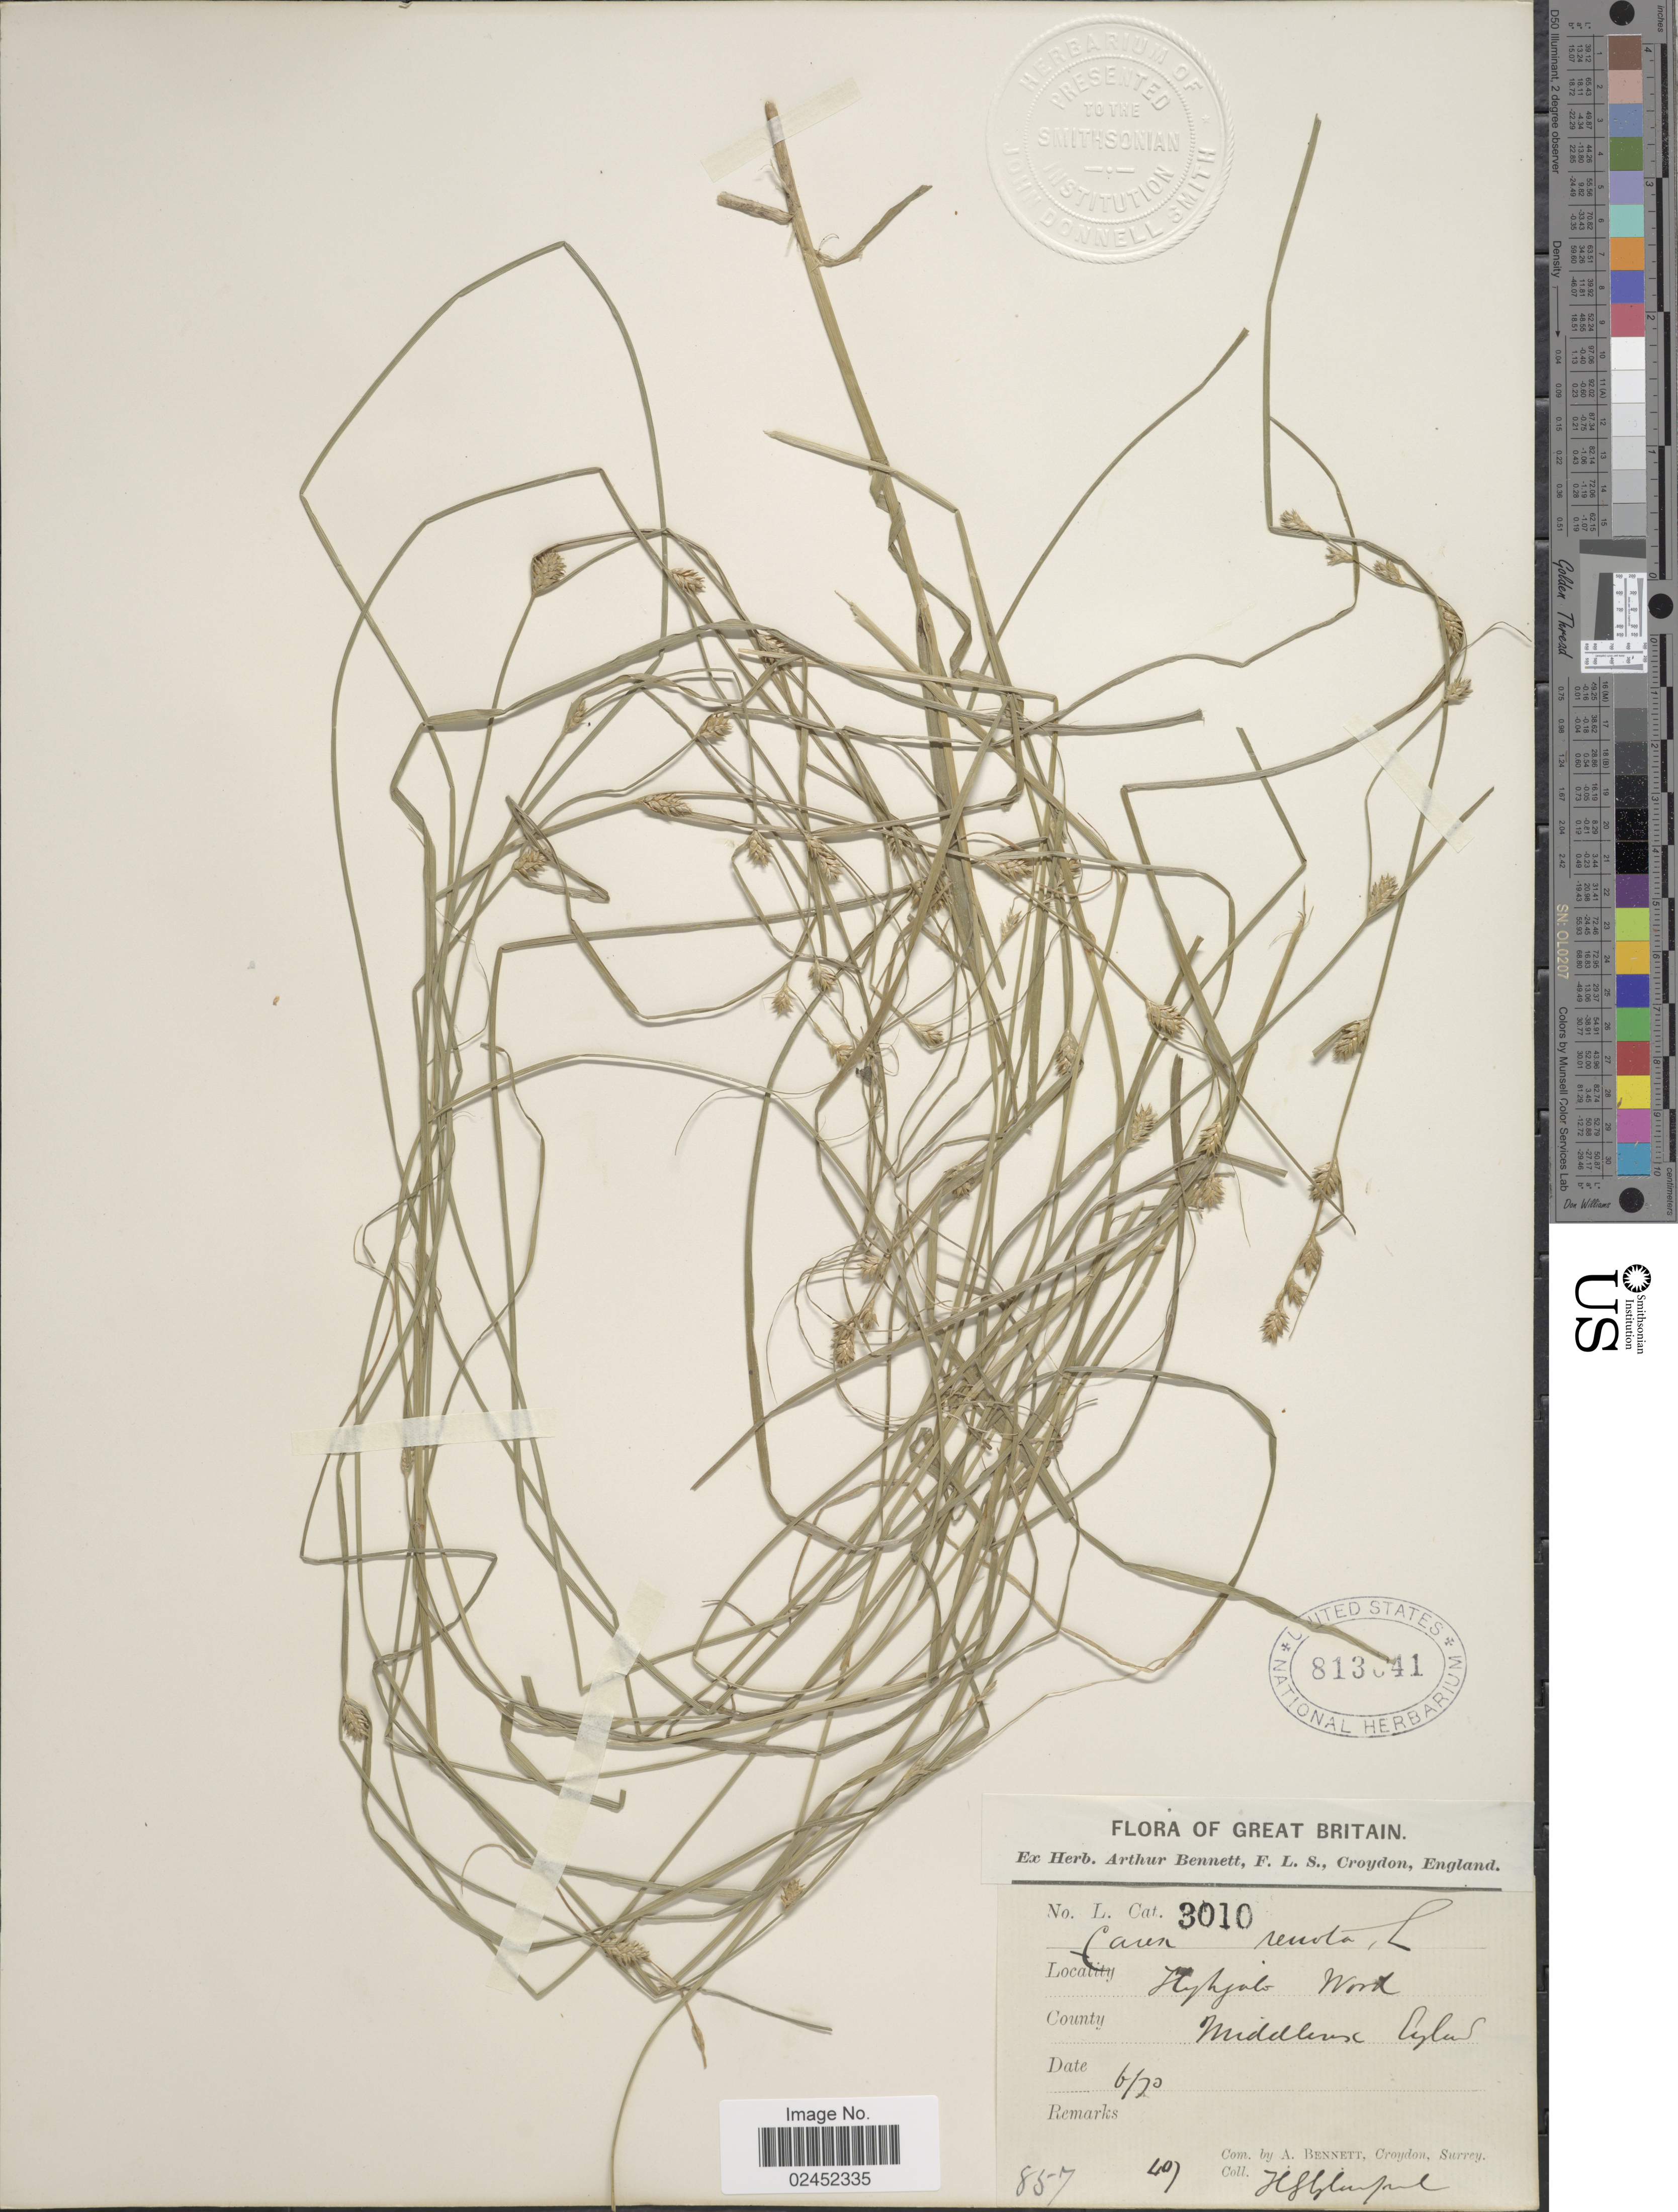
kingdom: Plantae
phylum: Tracheophyta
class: Liliopsida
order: Poales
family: Cyperaceae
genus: Carex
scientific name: Carex remota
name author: L.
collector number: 3010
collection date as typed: Transcribed d/m/y: /6/70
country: United Kingdom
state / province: England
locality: Great Britain, Middlesex England.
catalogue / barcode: US 813641